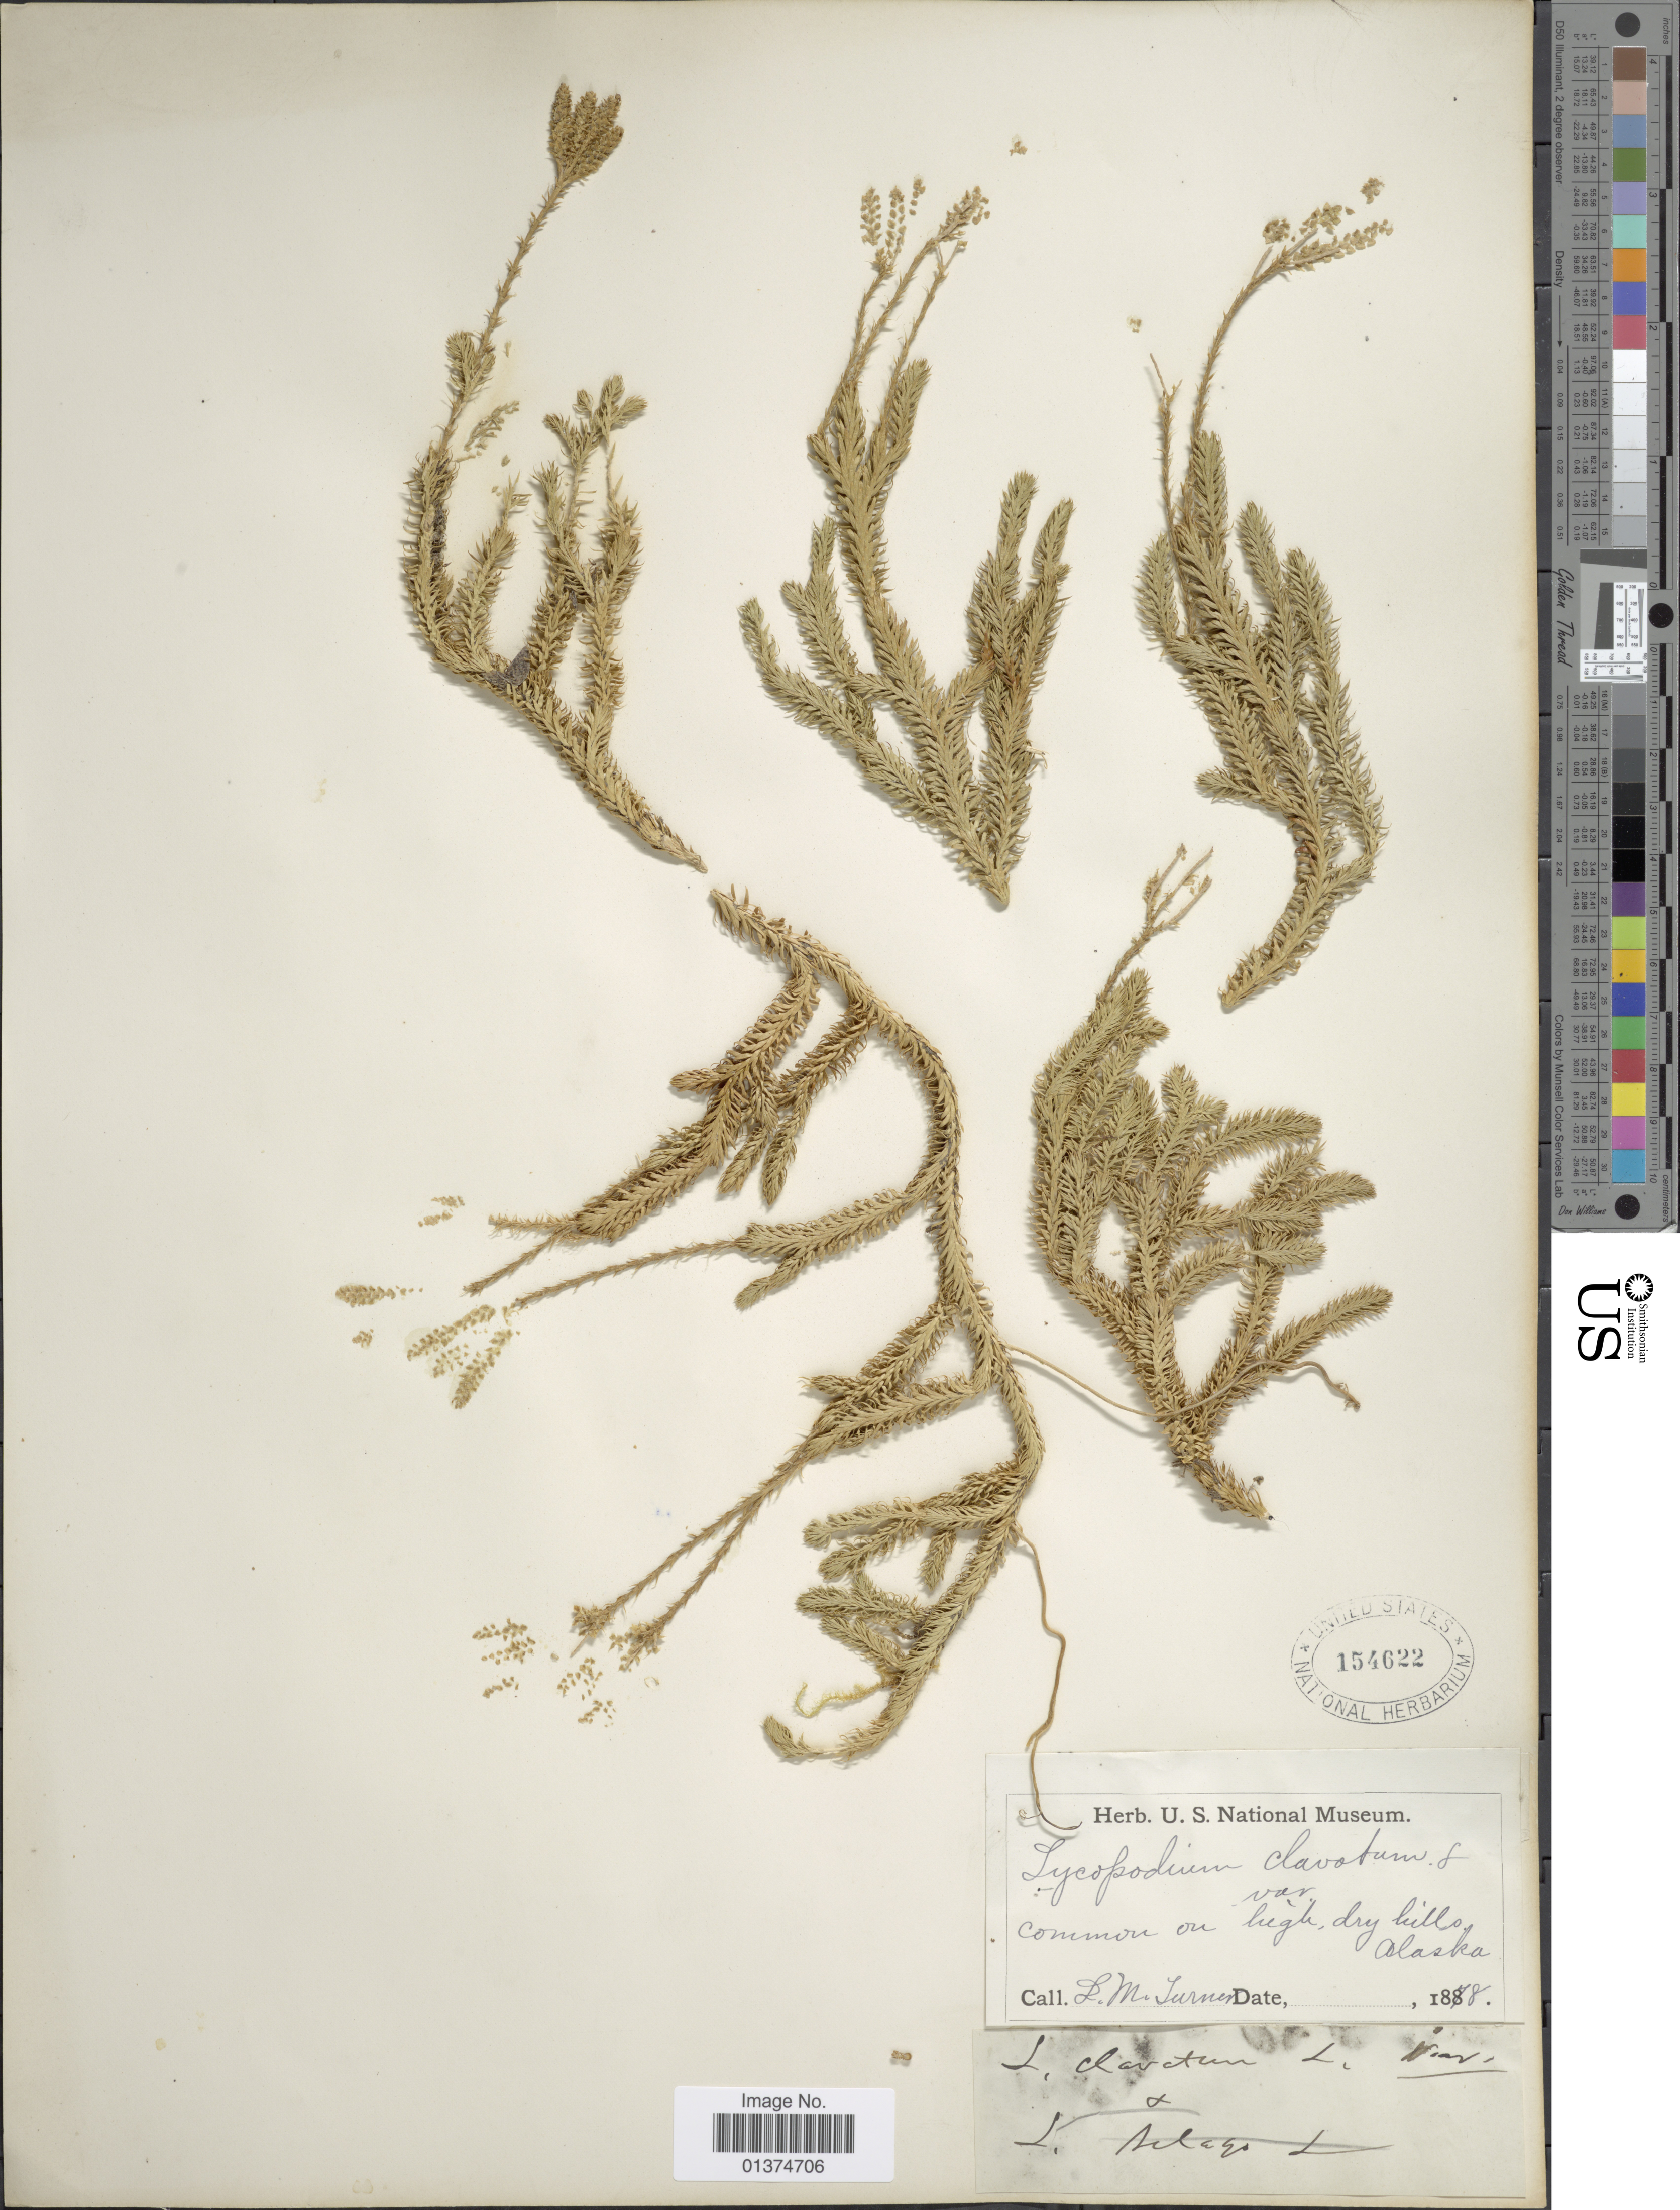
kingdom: Plantae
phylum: Tracheophyta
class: Lycopodiopsida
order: Lycopodiales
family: Lycopodiaceae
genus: Lycopodium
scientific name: Lycopodium clavatum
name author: L.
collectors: L. M. Turner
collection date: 1888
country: United States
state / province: Alaska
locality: Common on high , dry hills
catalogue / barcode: US 154622